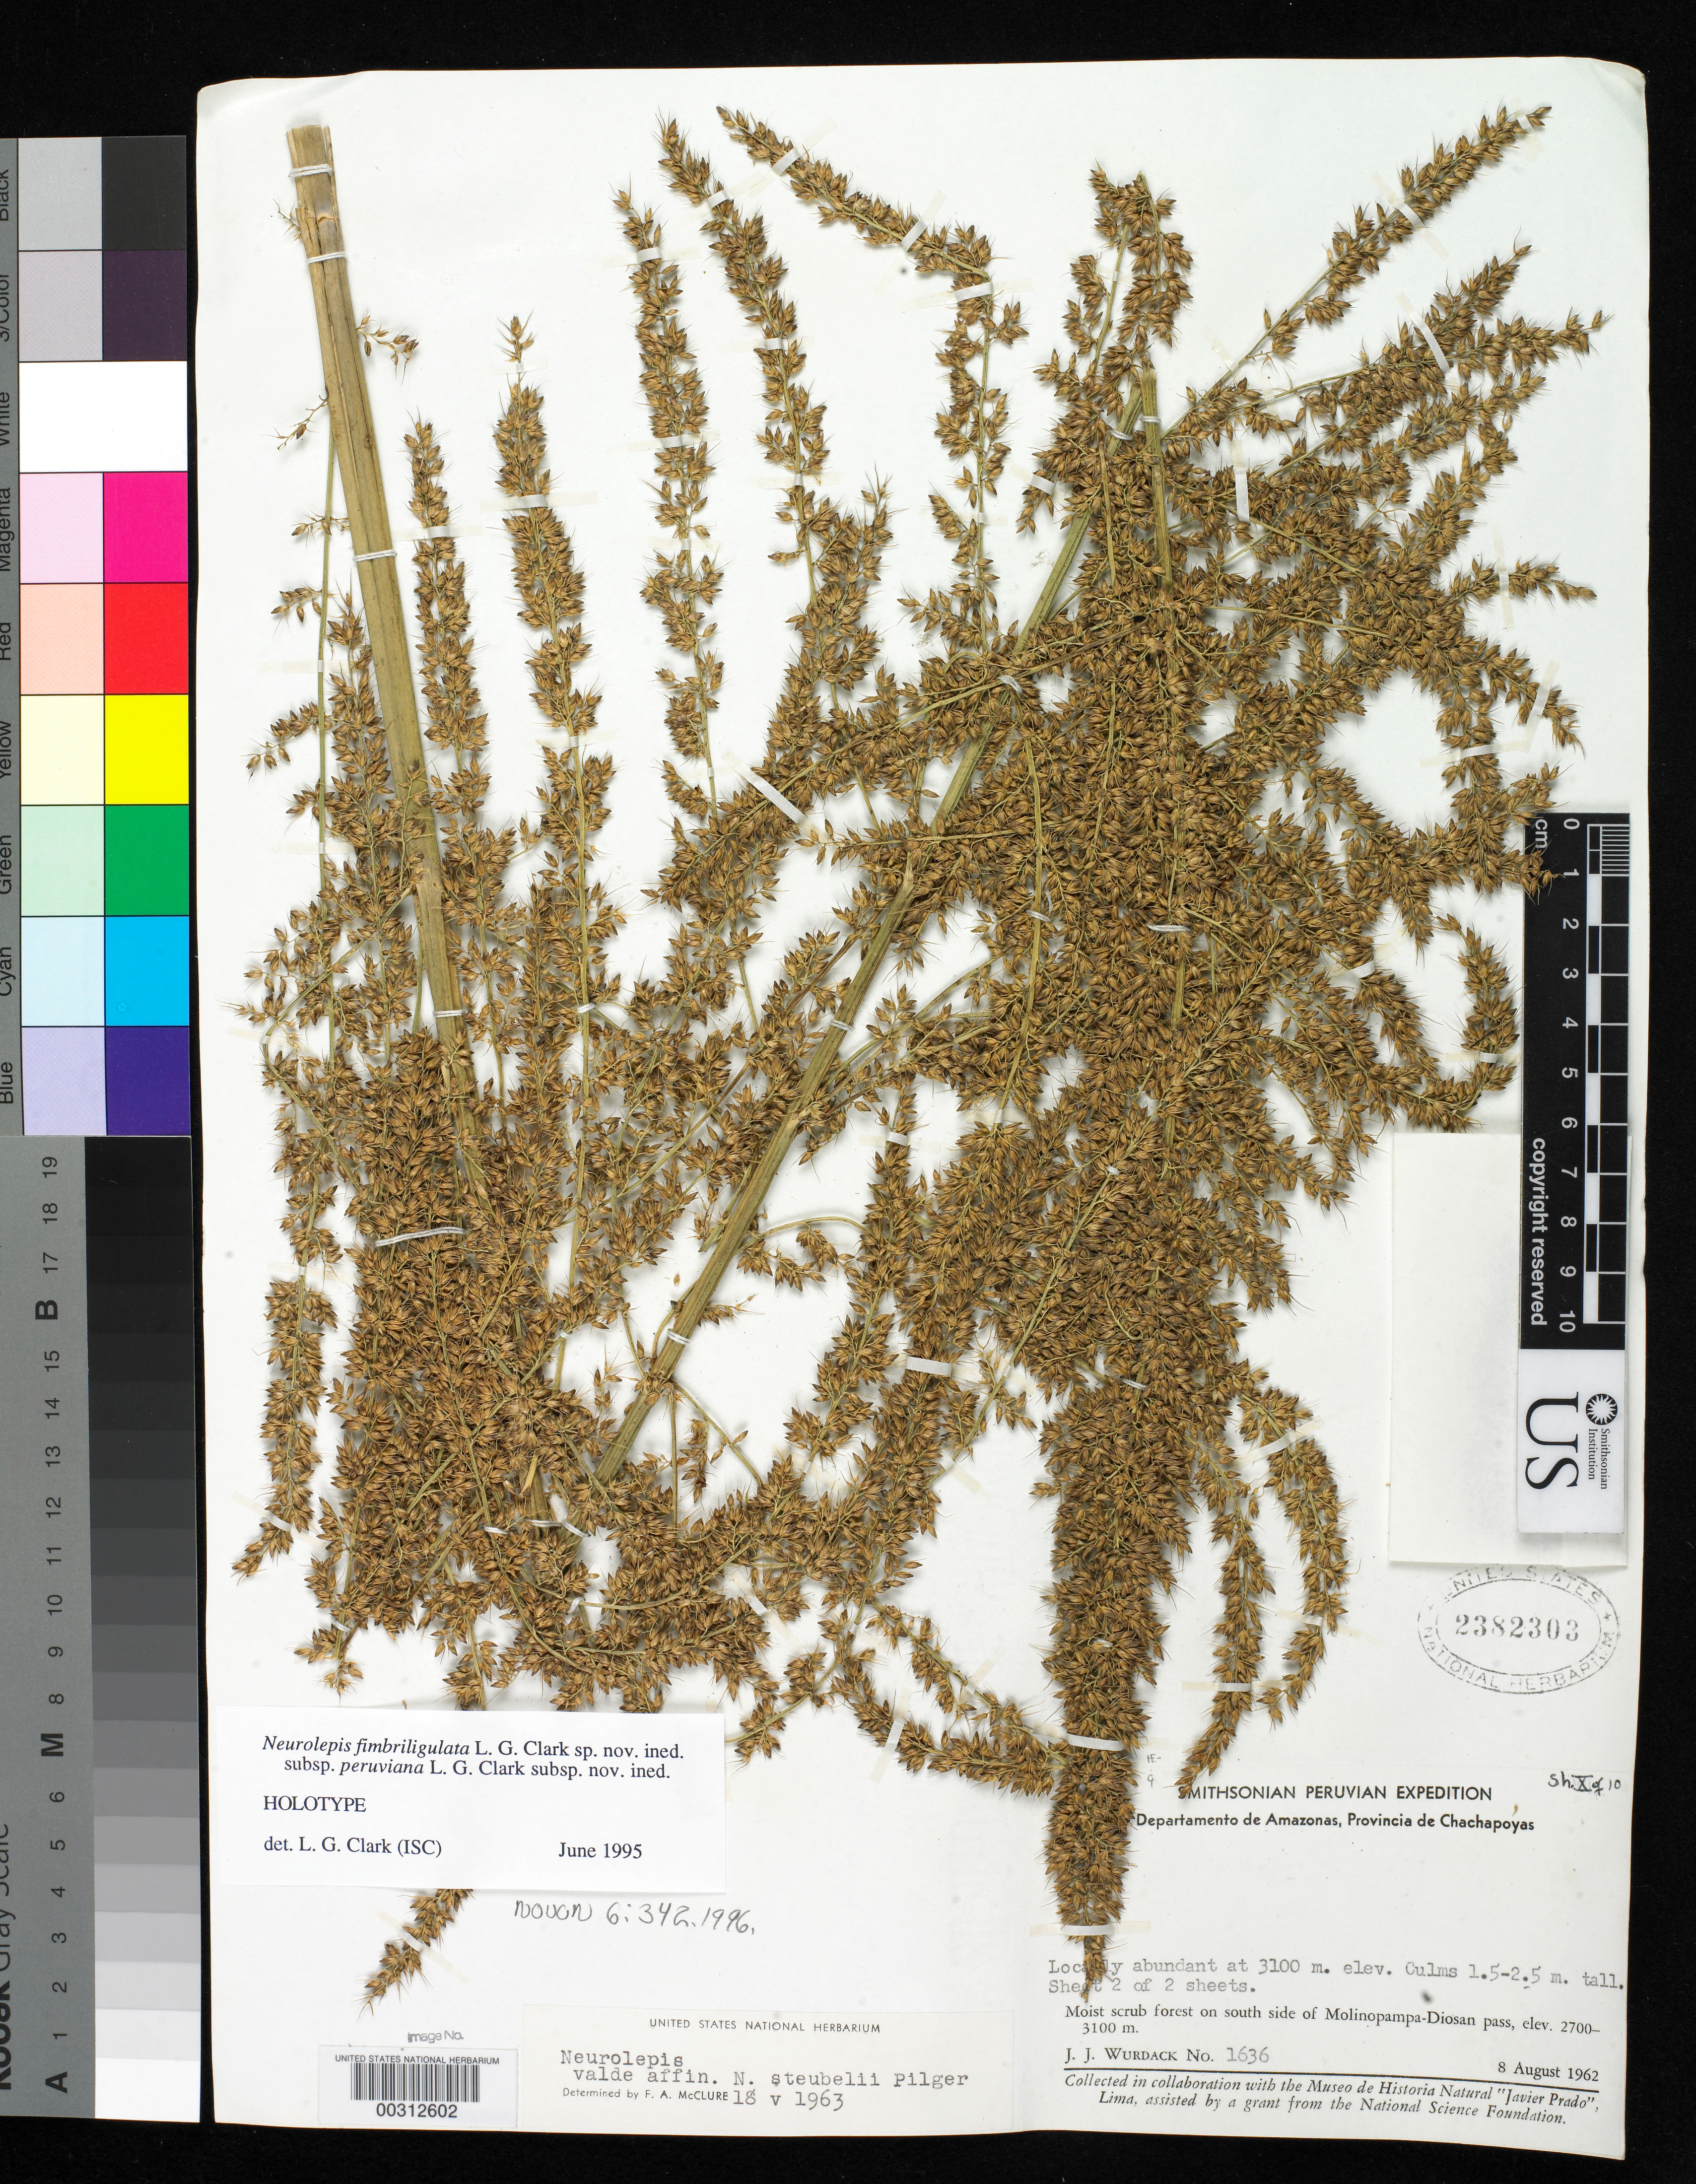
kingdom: Plantae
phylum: Tracheophyta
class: Liliopsida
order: Poales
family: Poaceae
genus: Neurolepis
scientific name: Neurolepis fimbriligulata subsp. peruviana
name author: L.G. Clark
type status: Holotype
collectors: J. J. Wurdack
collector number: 1636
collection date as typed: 08 Aug 1962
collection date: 1962-08-08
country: Peru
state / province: Amazonas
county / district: Chachapoyas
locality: S side of Molinopampa-Diosan Pass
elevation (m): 2700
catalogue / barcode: US 2382303